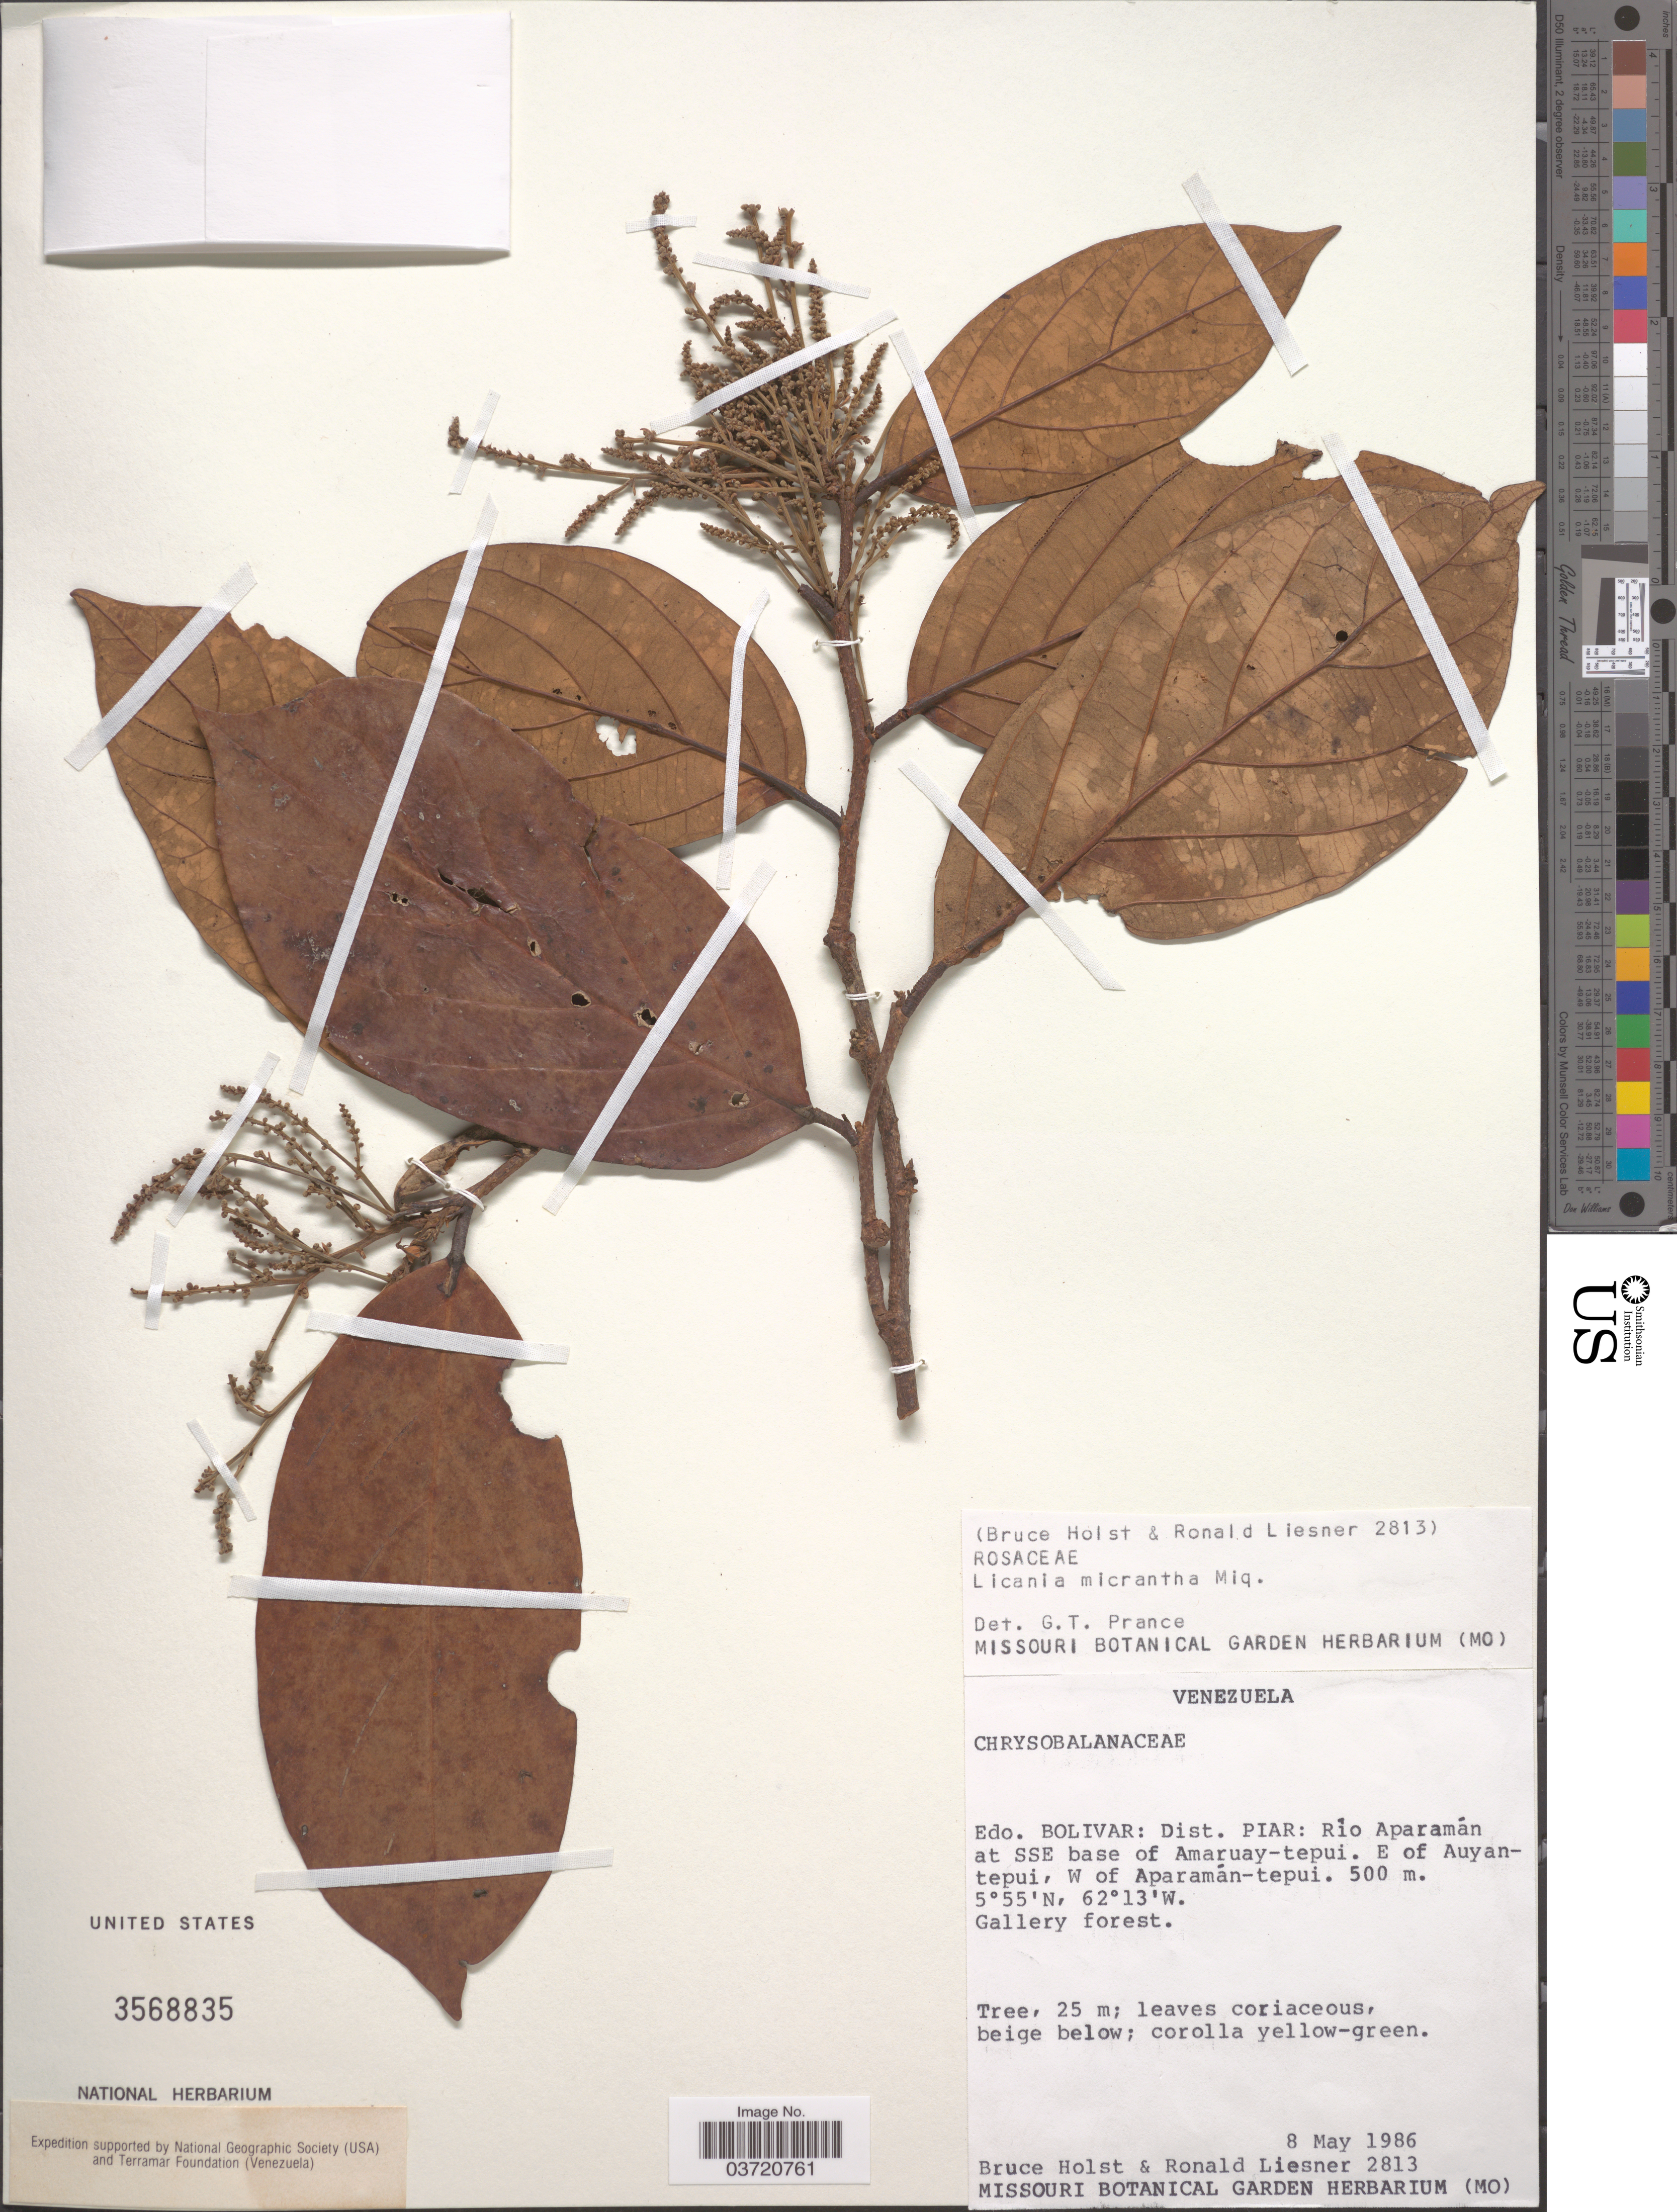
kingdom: Plantae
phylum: Tracheophyta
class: Magnoliopsida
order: Malpighiales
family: Chrysobalanaceae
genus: Licania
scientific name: Licania micrantha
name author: Miq.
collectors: B. Holst & R. L. Liesner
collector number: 2813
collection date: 1986-05-08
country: Venezuela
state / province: Bolivar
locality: Dist. Piar: Rio Aparamán at SSE base of Amaruay-tepui. E of Auyan-tepui, W of Aparamá-tepui.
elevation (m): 500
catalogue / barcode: US 3568835